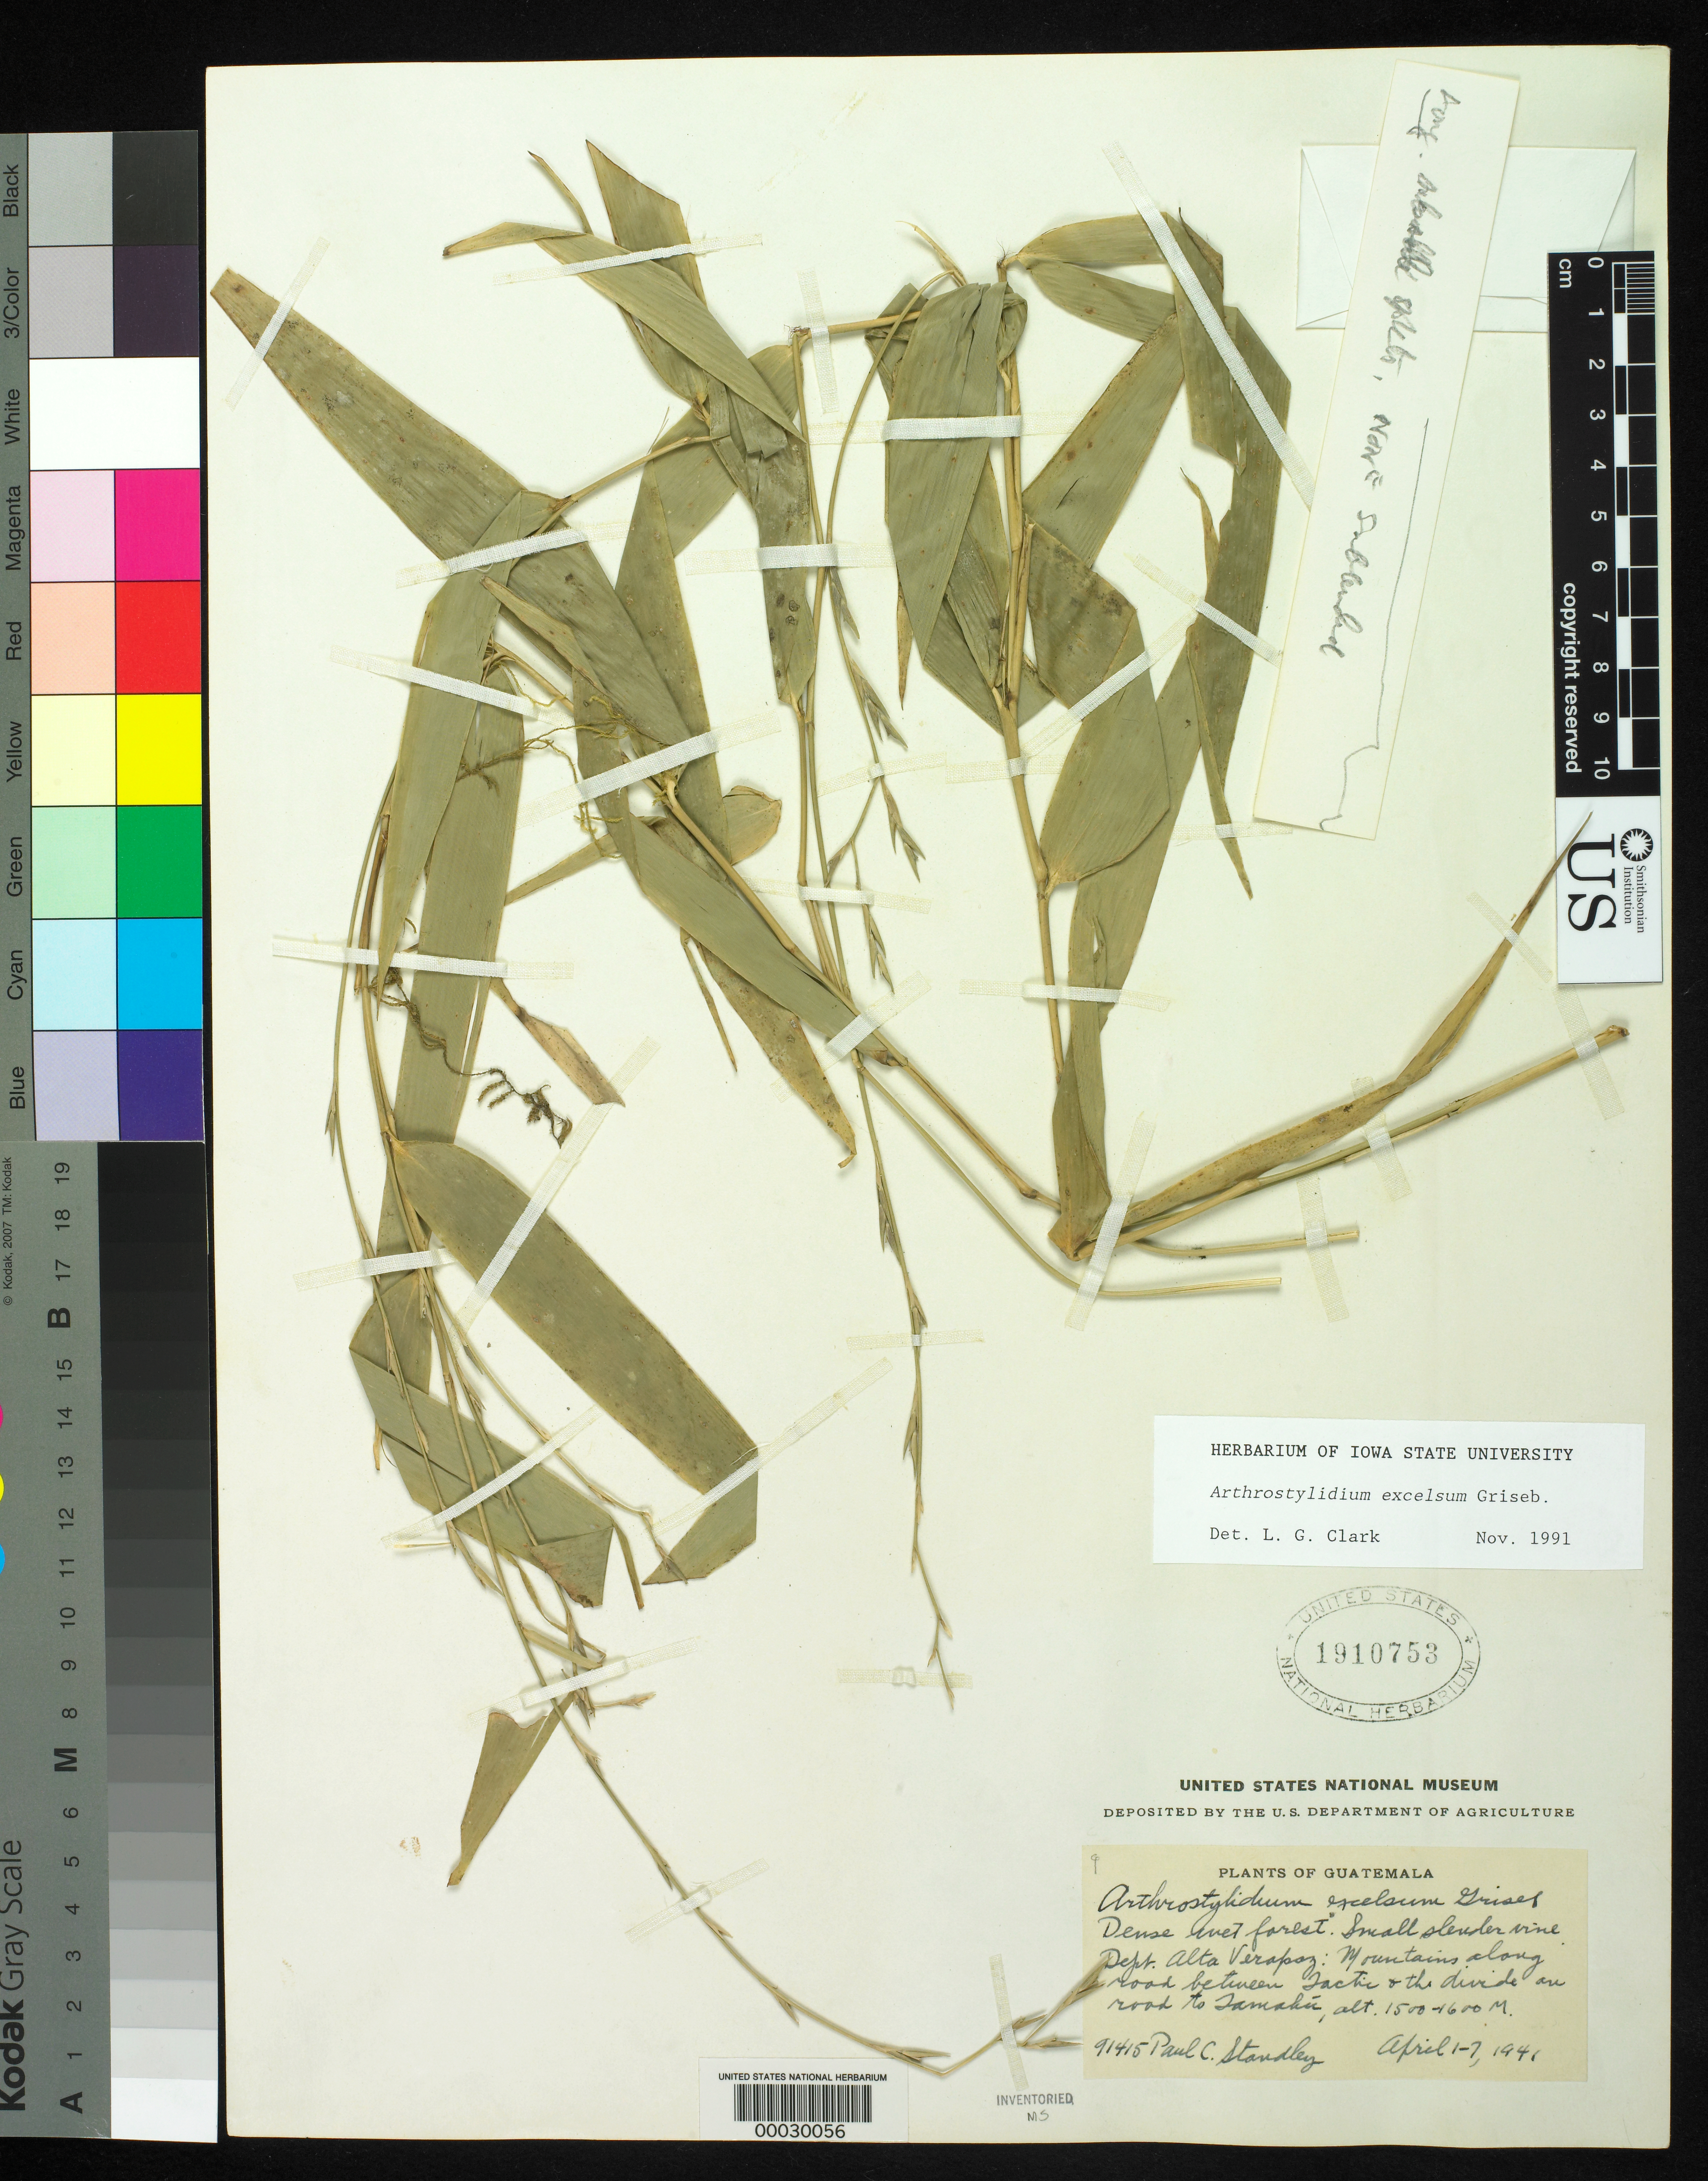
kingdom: Plantae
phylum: Tracheophyta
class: Liliopsida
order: Poales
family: Poaceae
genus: Arthrostylidium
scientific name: Arthrostylidium excelsum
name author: Griseb.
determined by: Clark, Lynn G., (ISC), Iowa State University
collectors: P. C. Standley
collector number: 91415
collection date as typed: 01 Apr 1941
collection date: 1941-04-01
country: Guatemala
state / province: Zacapa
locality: Tamahu, Tactic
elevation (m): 1500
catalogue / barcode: US 1910753